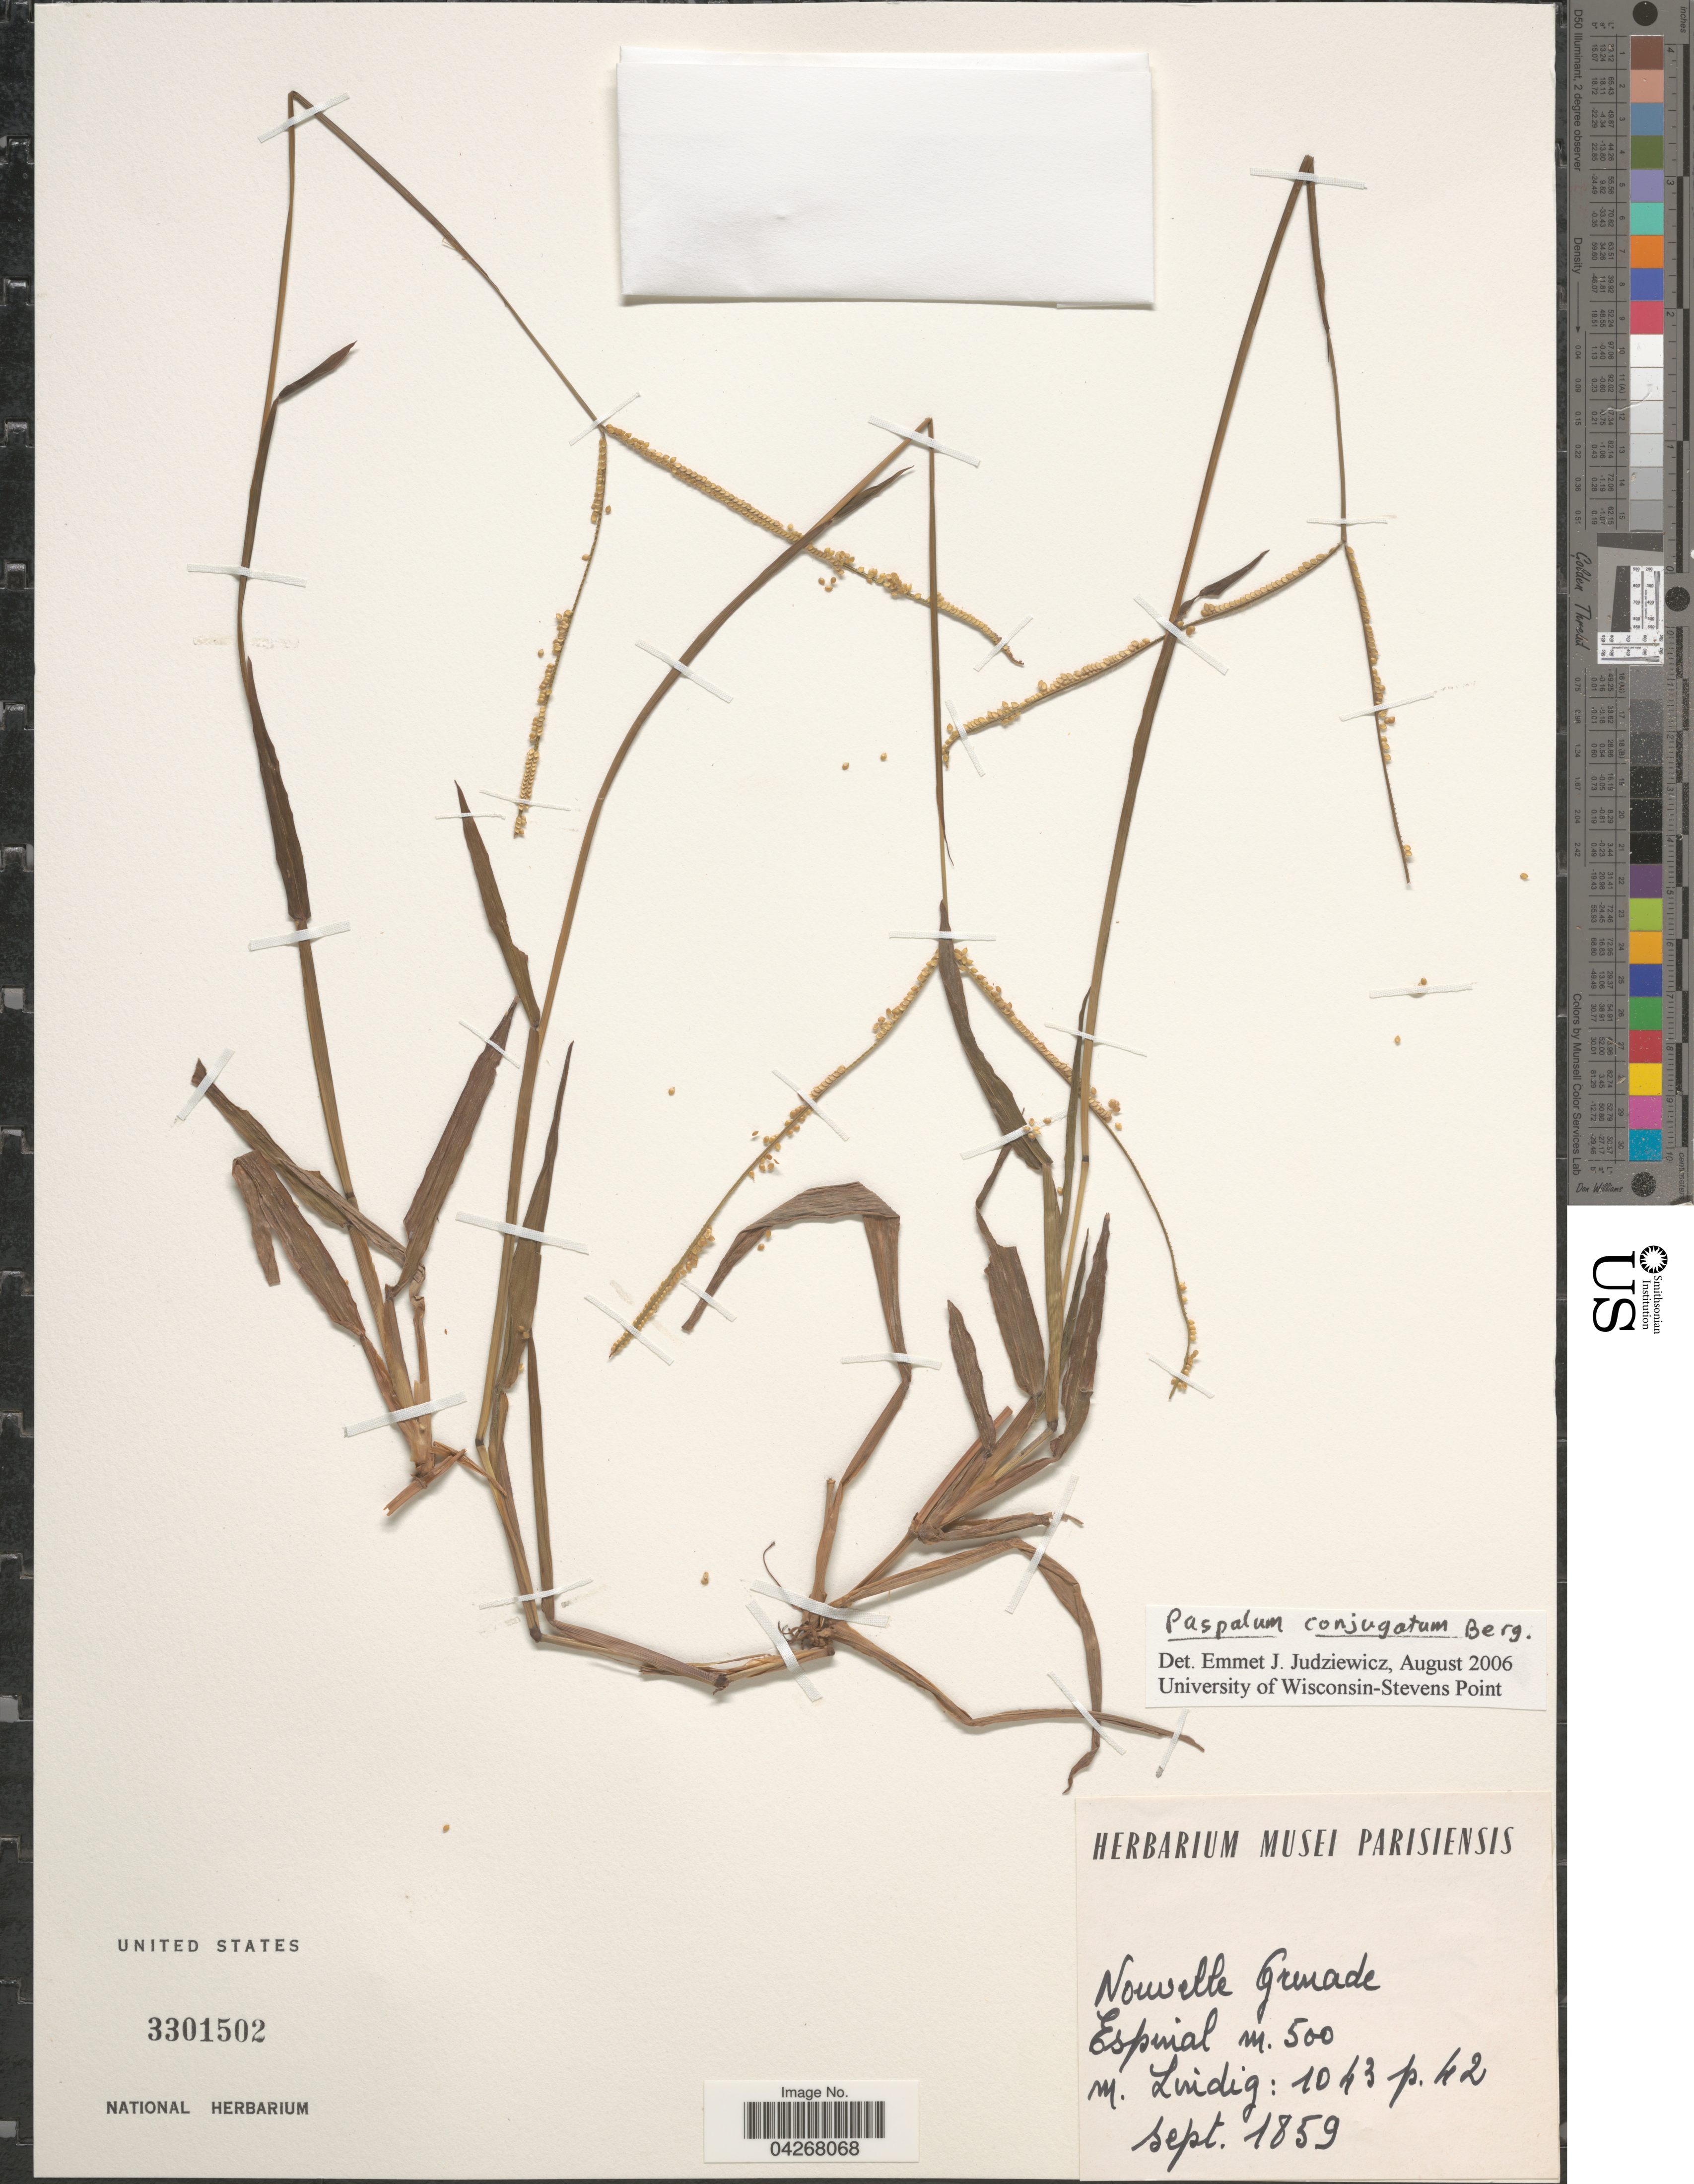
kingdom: Plantae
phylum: Tracheophyta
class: Liliopsida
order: Poales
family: Poaceae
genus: Paspalum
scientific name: Paspalum conjugatum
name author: P.J. Bergius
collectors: M. Lindig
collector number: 1043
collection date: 1859-09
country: Grenada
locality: Nouvelle Grenade. Espinal.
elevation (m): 500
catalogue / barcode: US 3301502